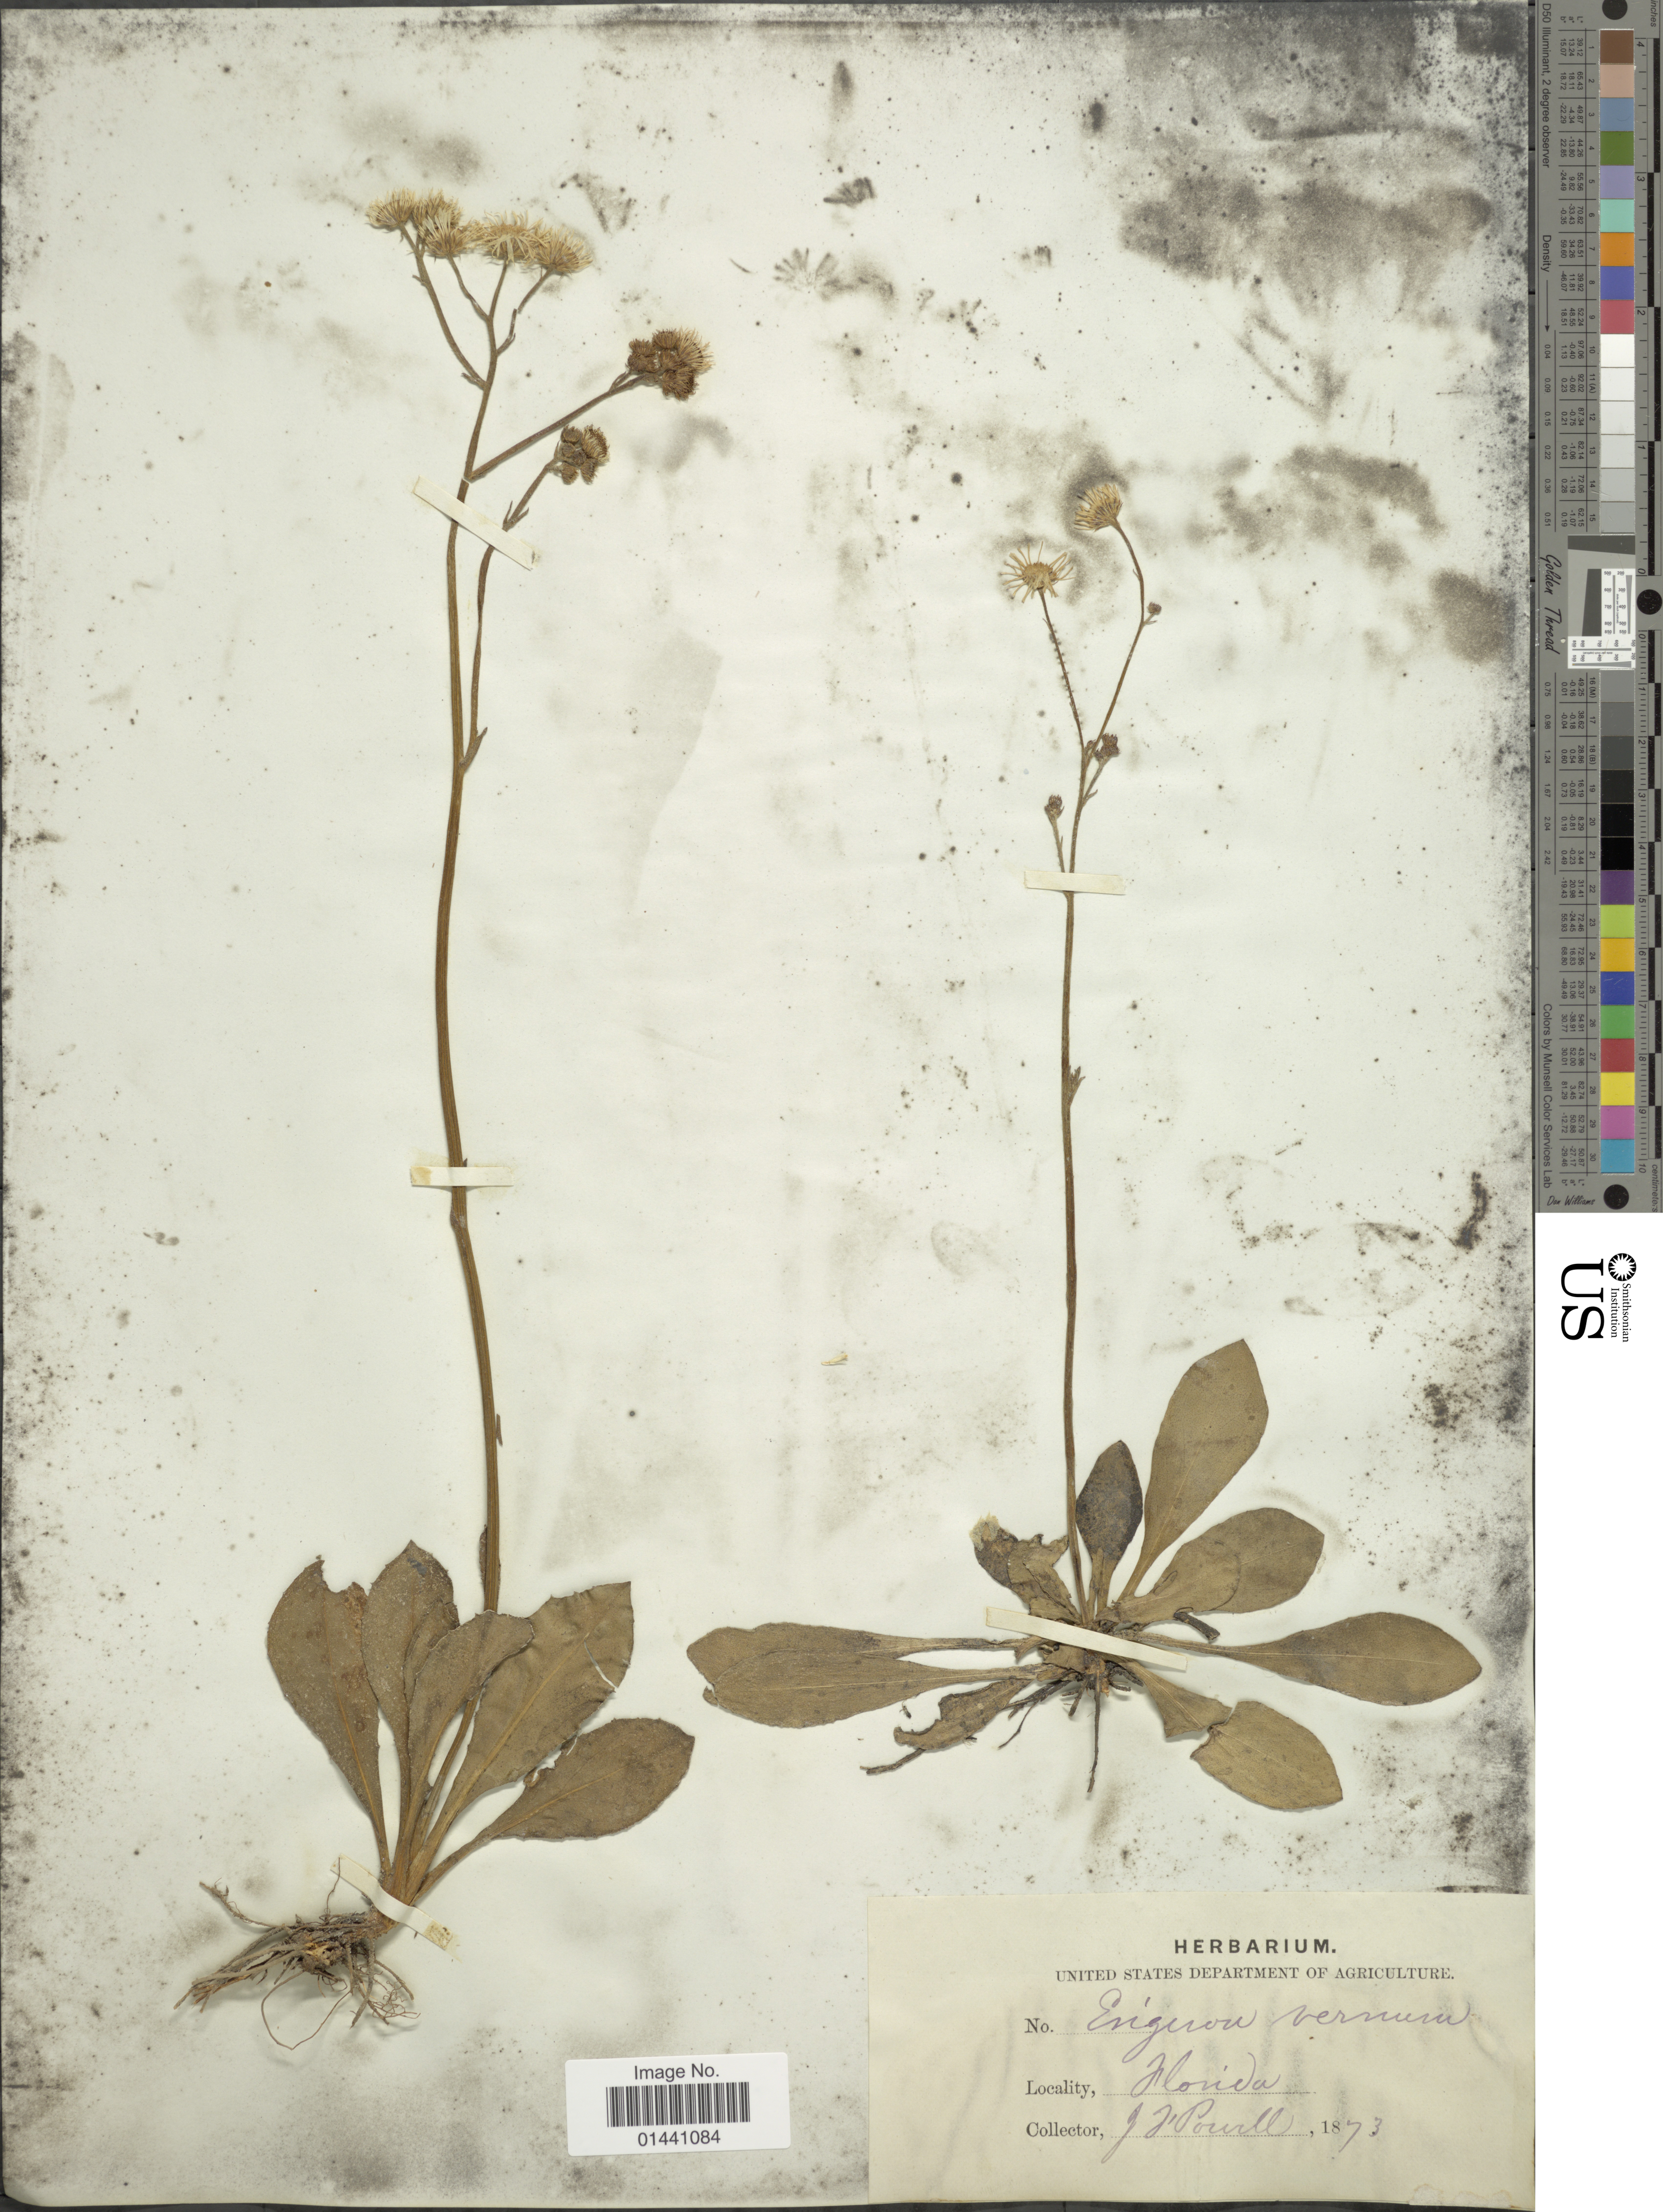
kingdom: Plantae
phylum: Tracheophyta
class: Magnoliopsida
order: Asterales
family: Asteraceae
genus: Erigeron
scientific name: Erigeron vernus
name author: (L.) Torr. & A. Gray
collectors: J. Powell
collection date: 1873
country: United States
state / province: Florida